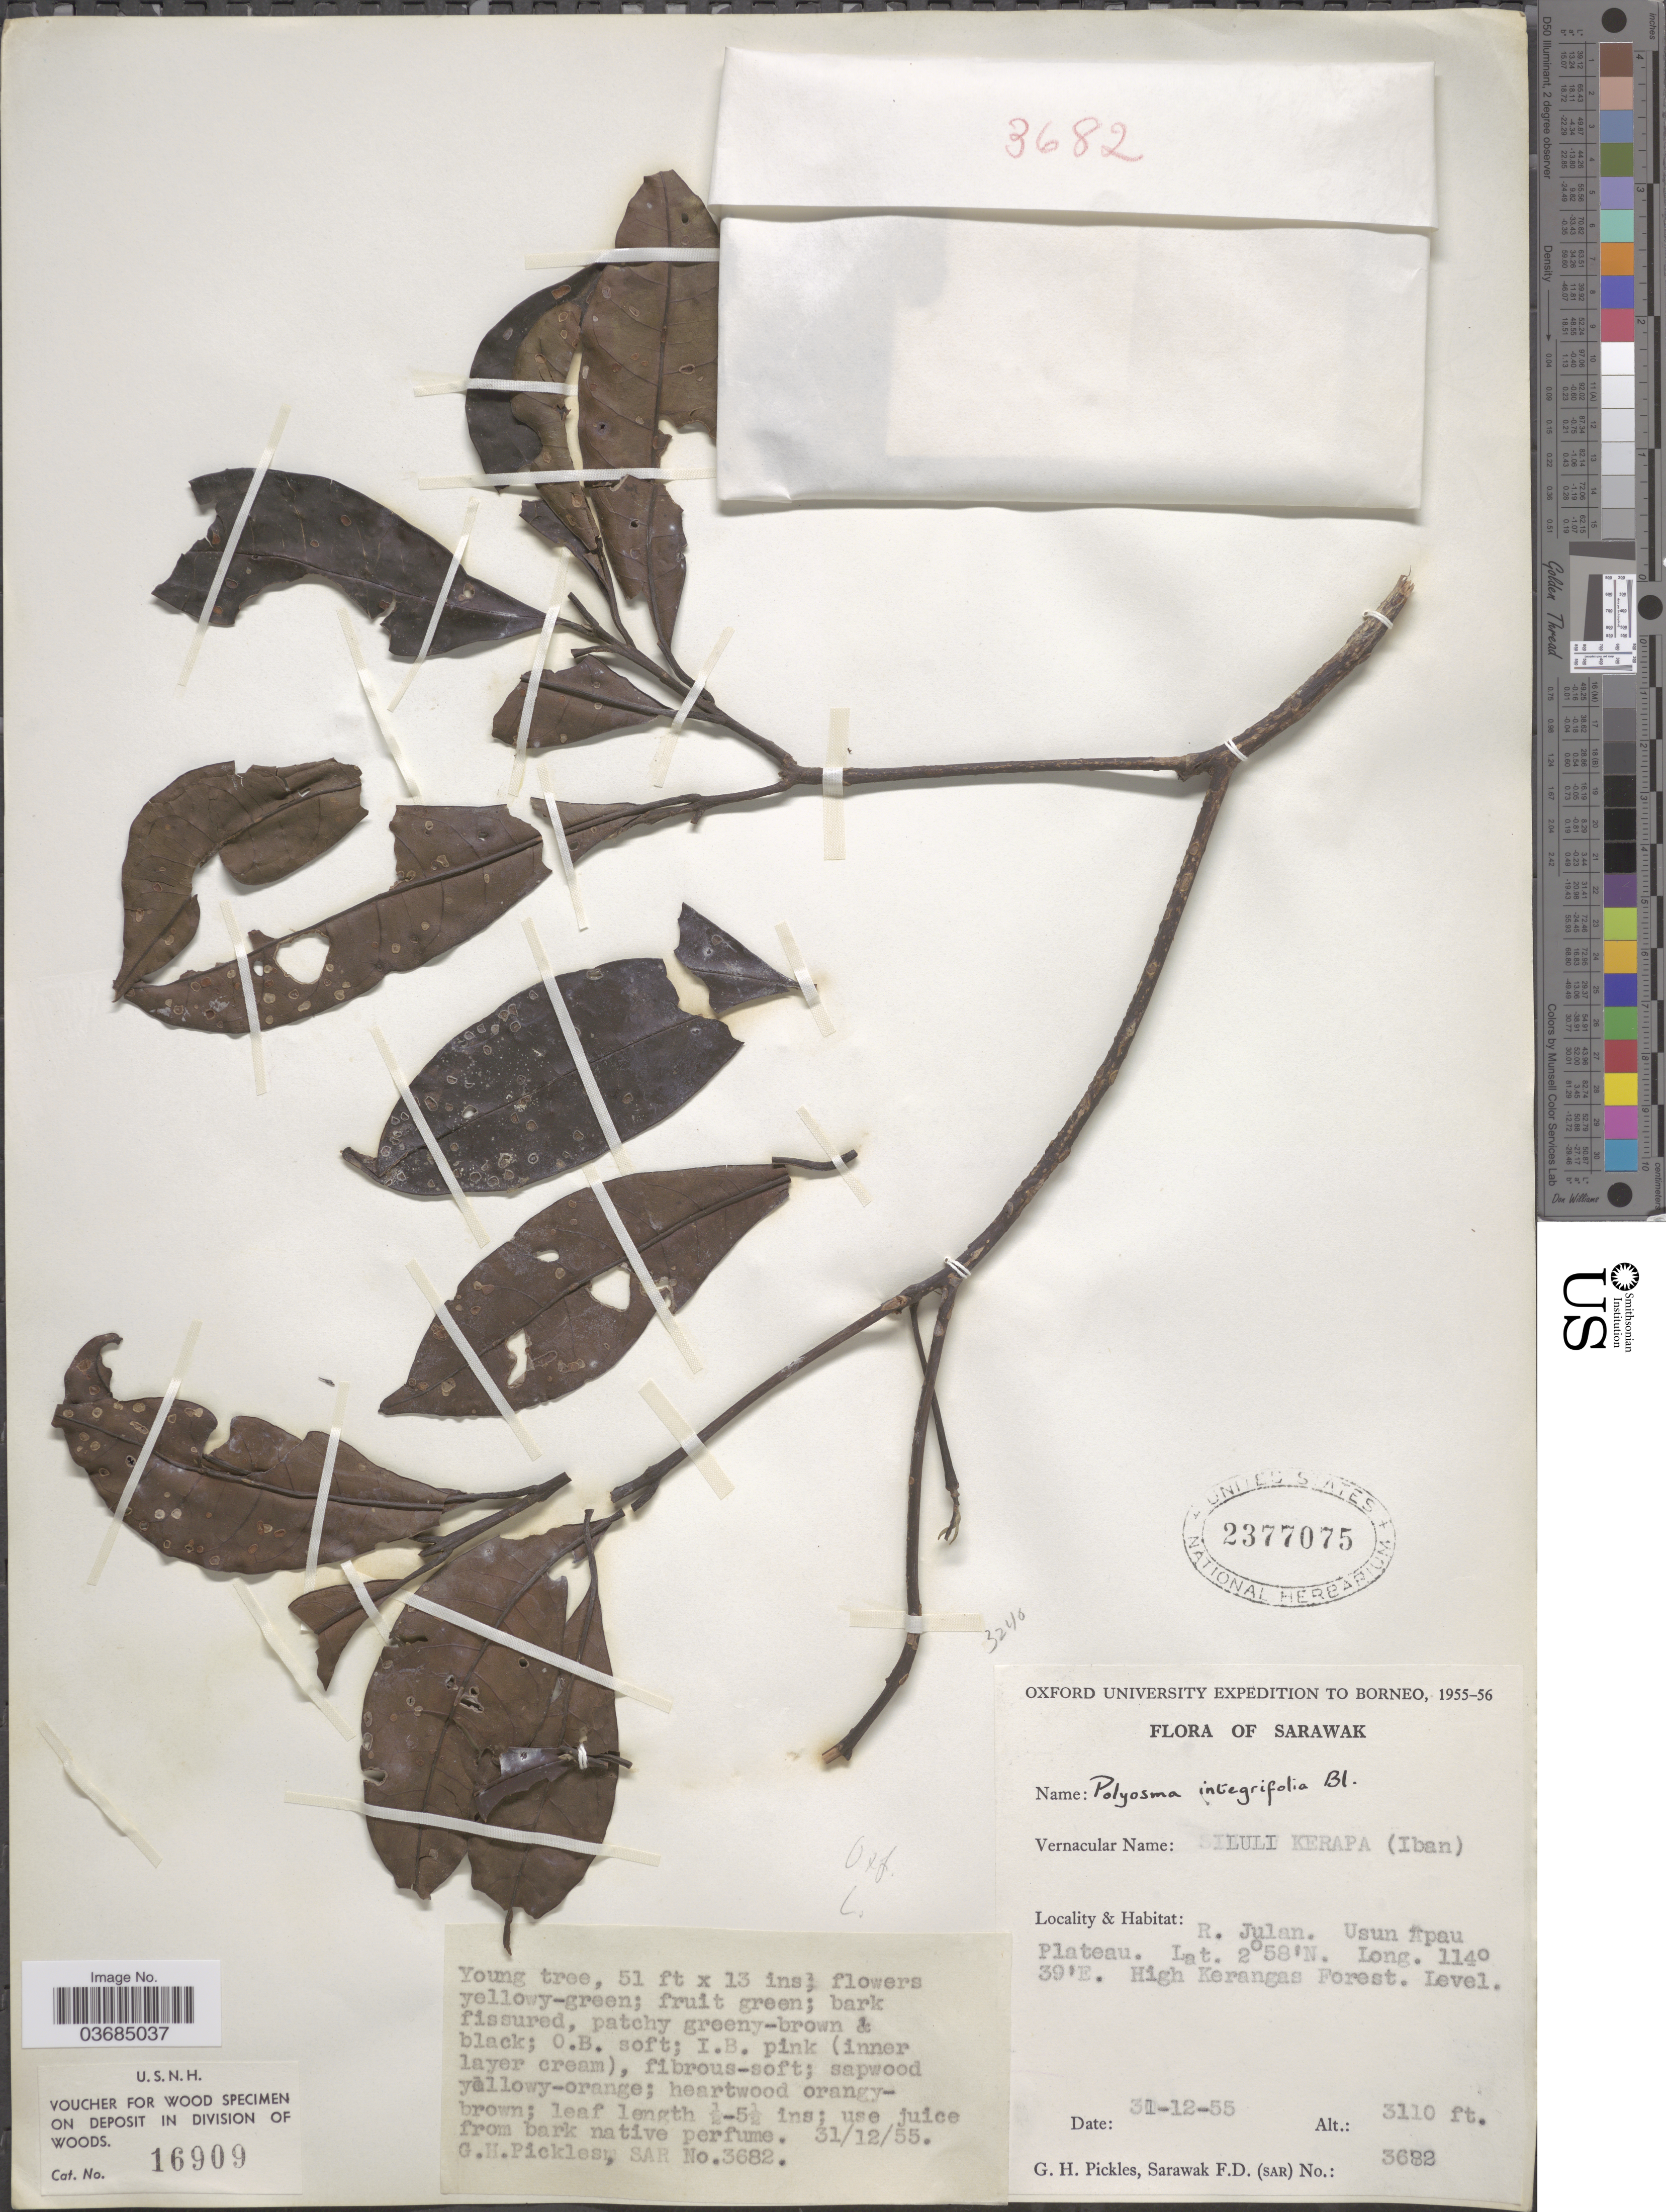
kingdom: Plantae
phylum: Tracheophyta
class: Magnoliopsida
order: Escalloniales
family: Escalloniaceae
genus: Polyosma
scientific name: Polyosma integrifolia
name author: Blume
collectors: G. Pickles & Sarawak Forest Dept.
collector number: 3682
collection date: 1955-12-31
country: Malaysia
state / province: Sarawak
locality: Oxford University Expedition to Borneo, 1955-56. R. Julan. Usun Apau Plateau. High Kerangas Forest.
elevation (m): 948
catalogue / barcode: US 2377075